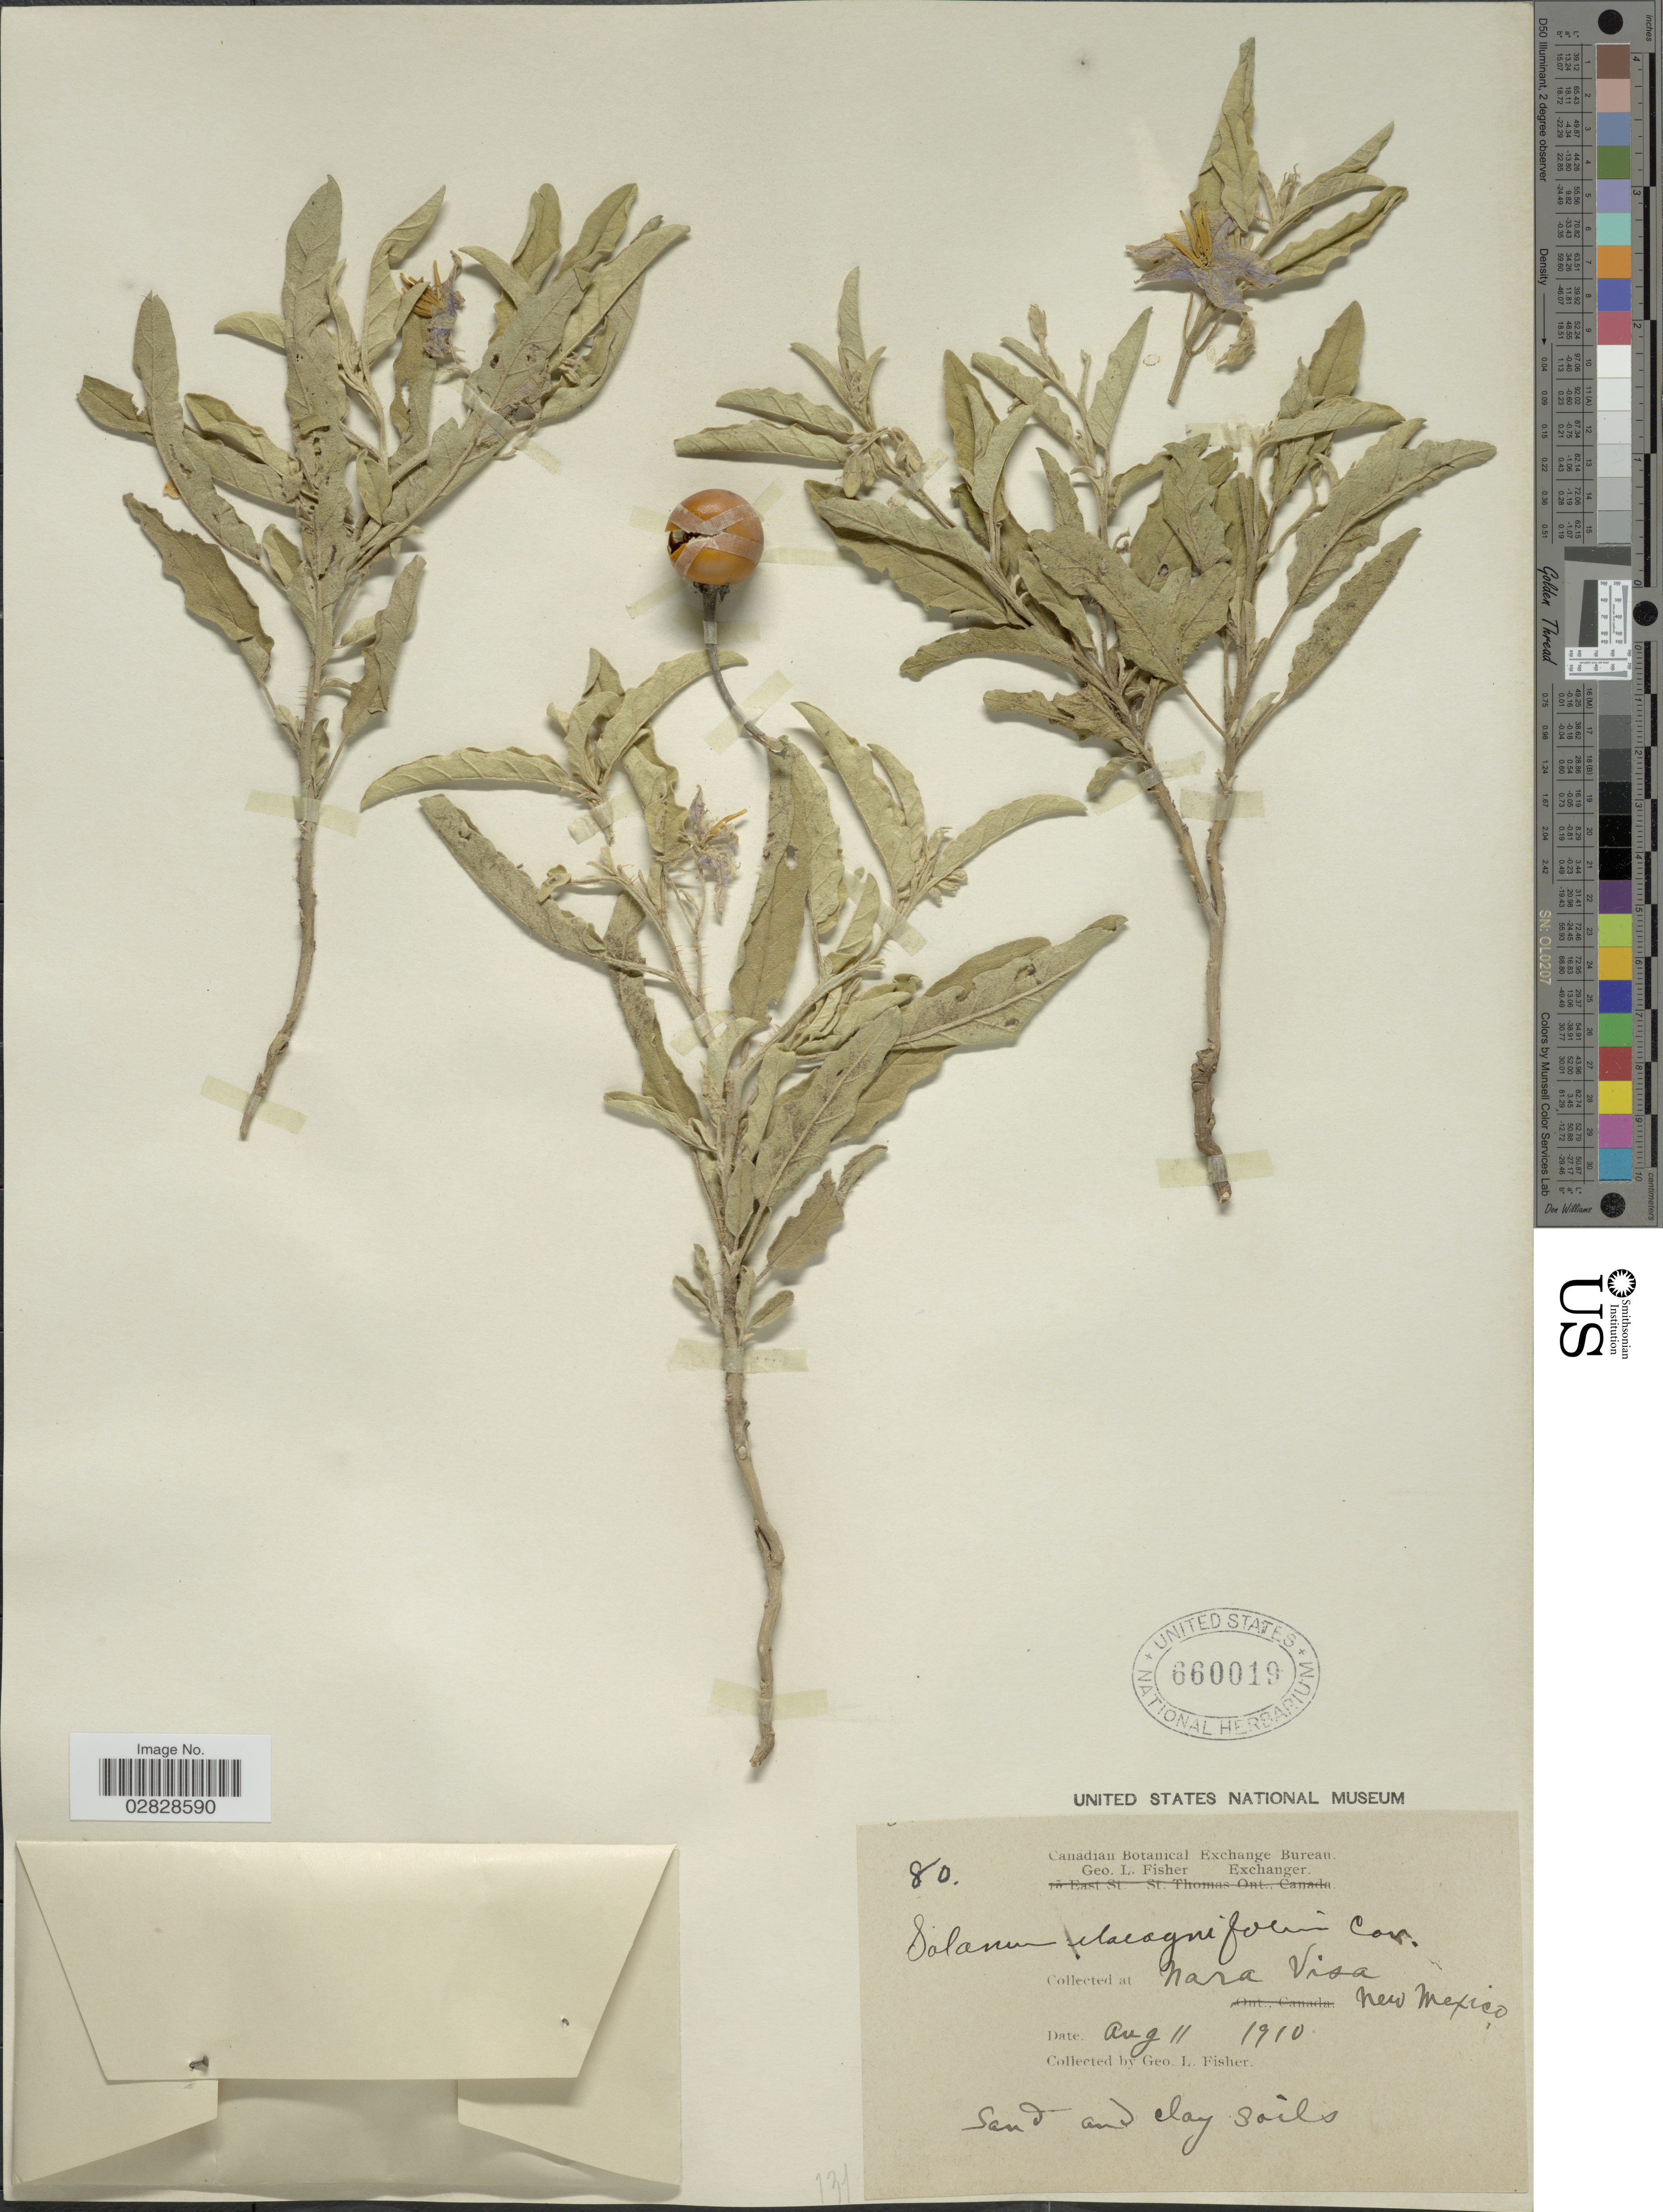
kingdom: Plantae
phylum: Tracheophyta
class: Magnoliopsida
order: Solanales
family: Solanaceae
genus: Solanum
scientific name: Solanum elaeagnifolium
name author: Cav.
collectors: G. L. Fisher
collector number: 80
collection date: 1910-08-11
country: United States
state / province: New Mexico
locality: Nara Visa.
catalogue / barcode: US 660019